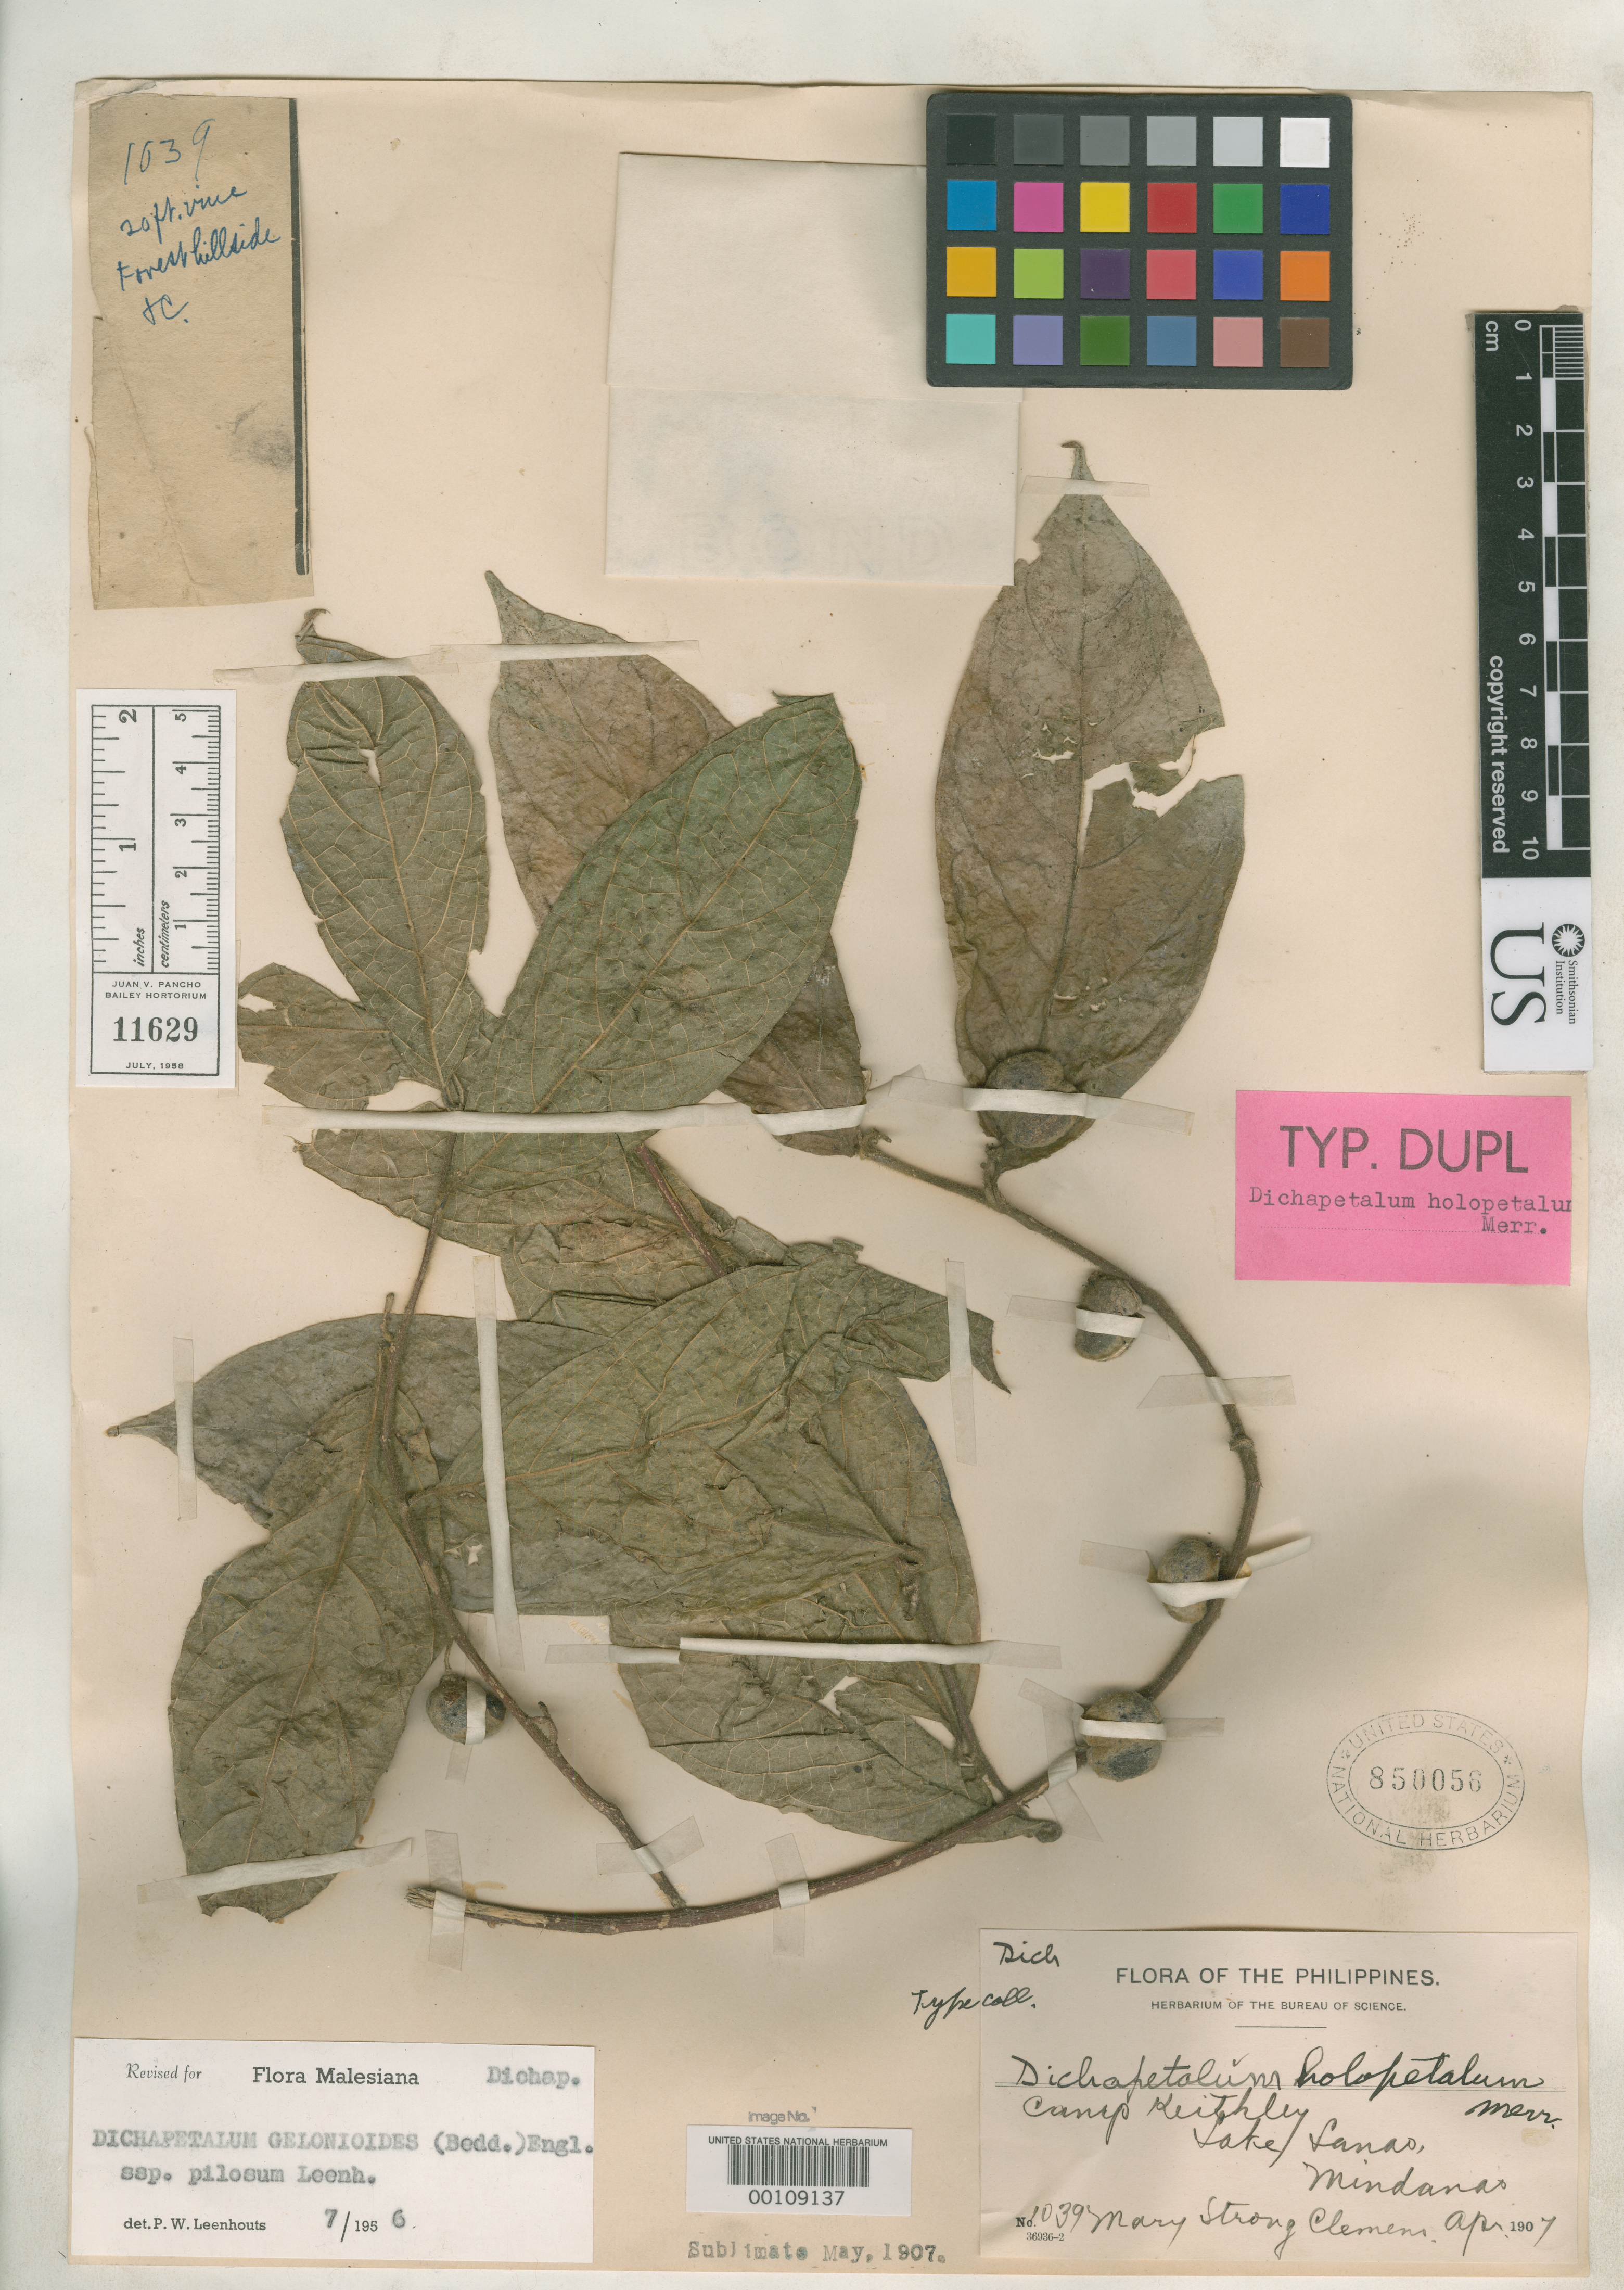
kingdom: Plantae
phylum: Tracheophyta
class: Magnoliopsida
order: Malpighiales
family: Dichapetalaceae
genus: Dichapetalum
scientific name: Dichapetalum holopetalum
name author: Merr.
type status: Isotype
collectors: M. S. Clemens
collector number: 1039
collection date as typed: Apr 1907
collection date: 1907-04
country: Philippines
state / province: Muslim Mindanao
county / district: Lanao del Sur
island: Mindanao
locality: Lake Lanao.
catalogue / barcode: US 850056